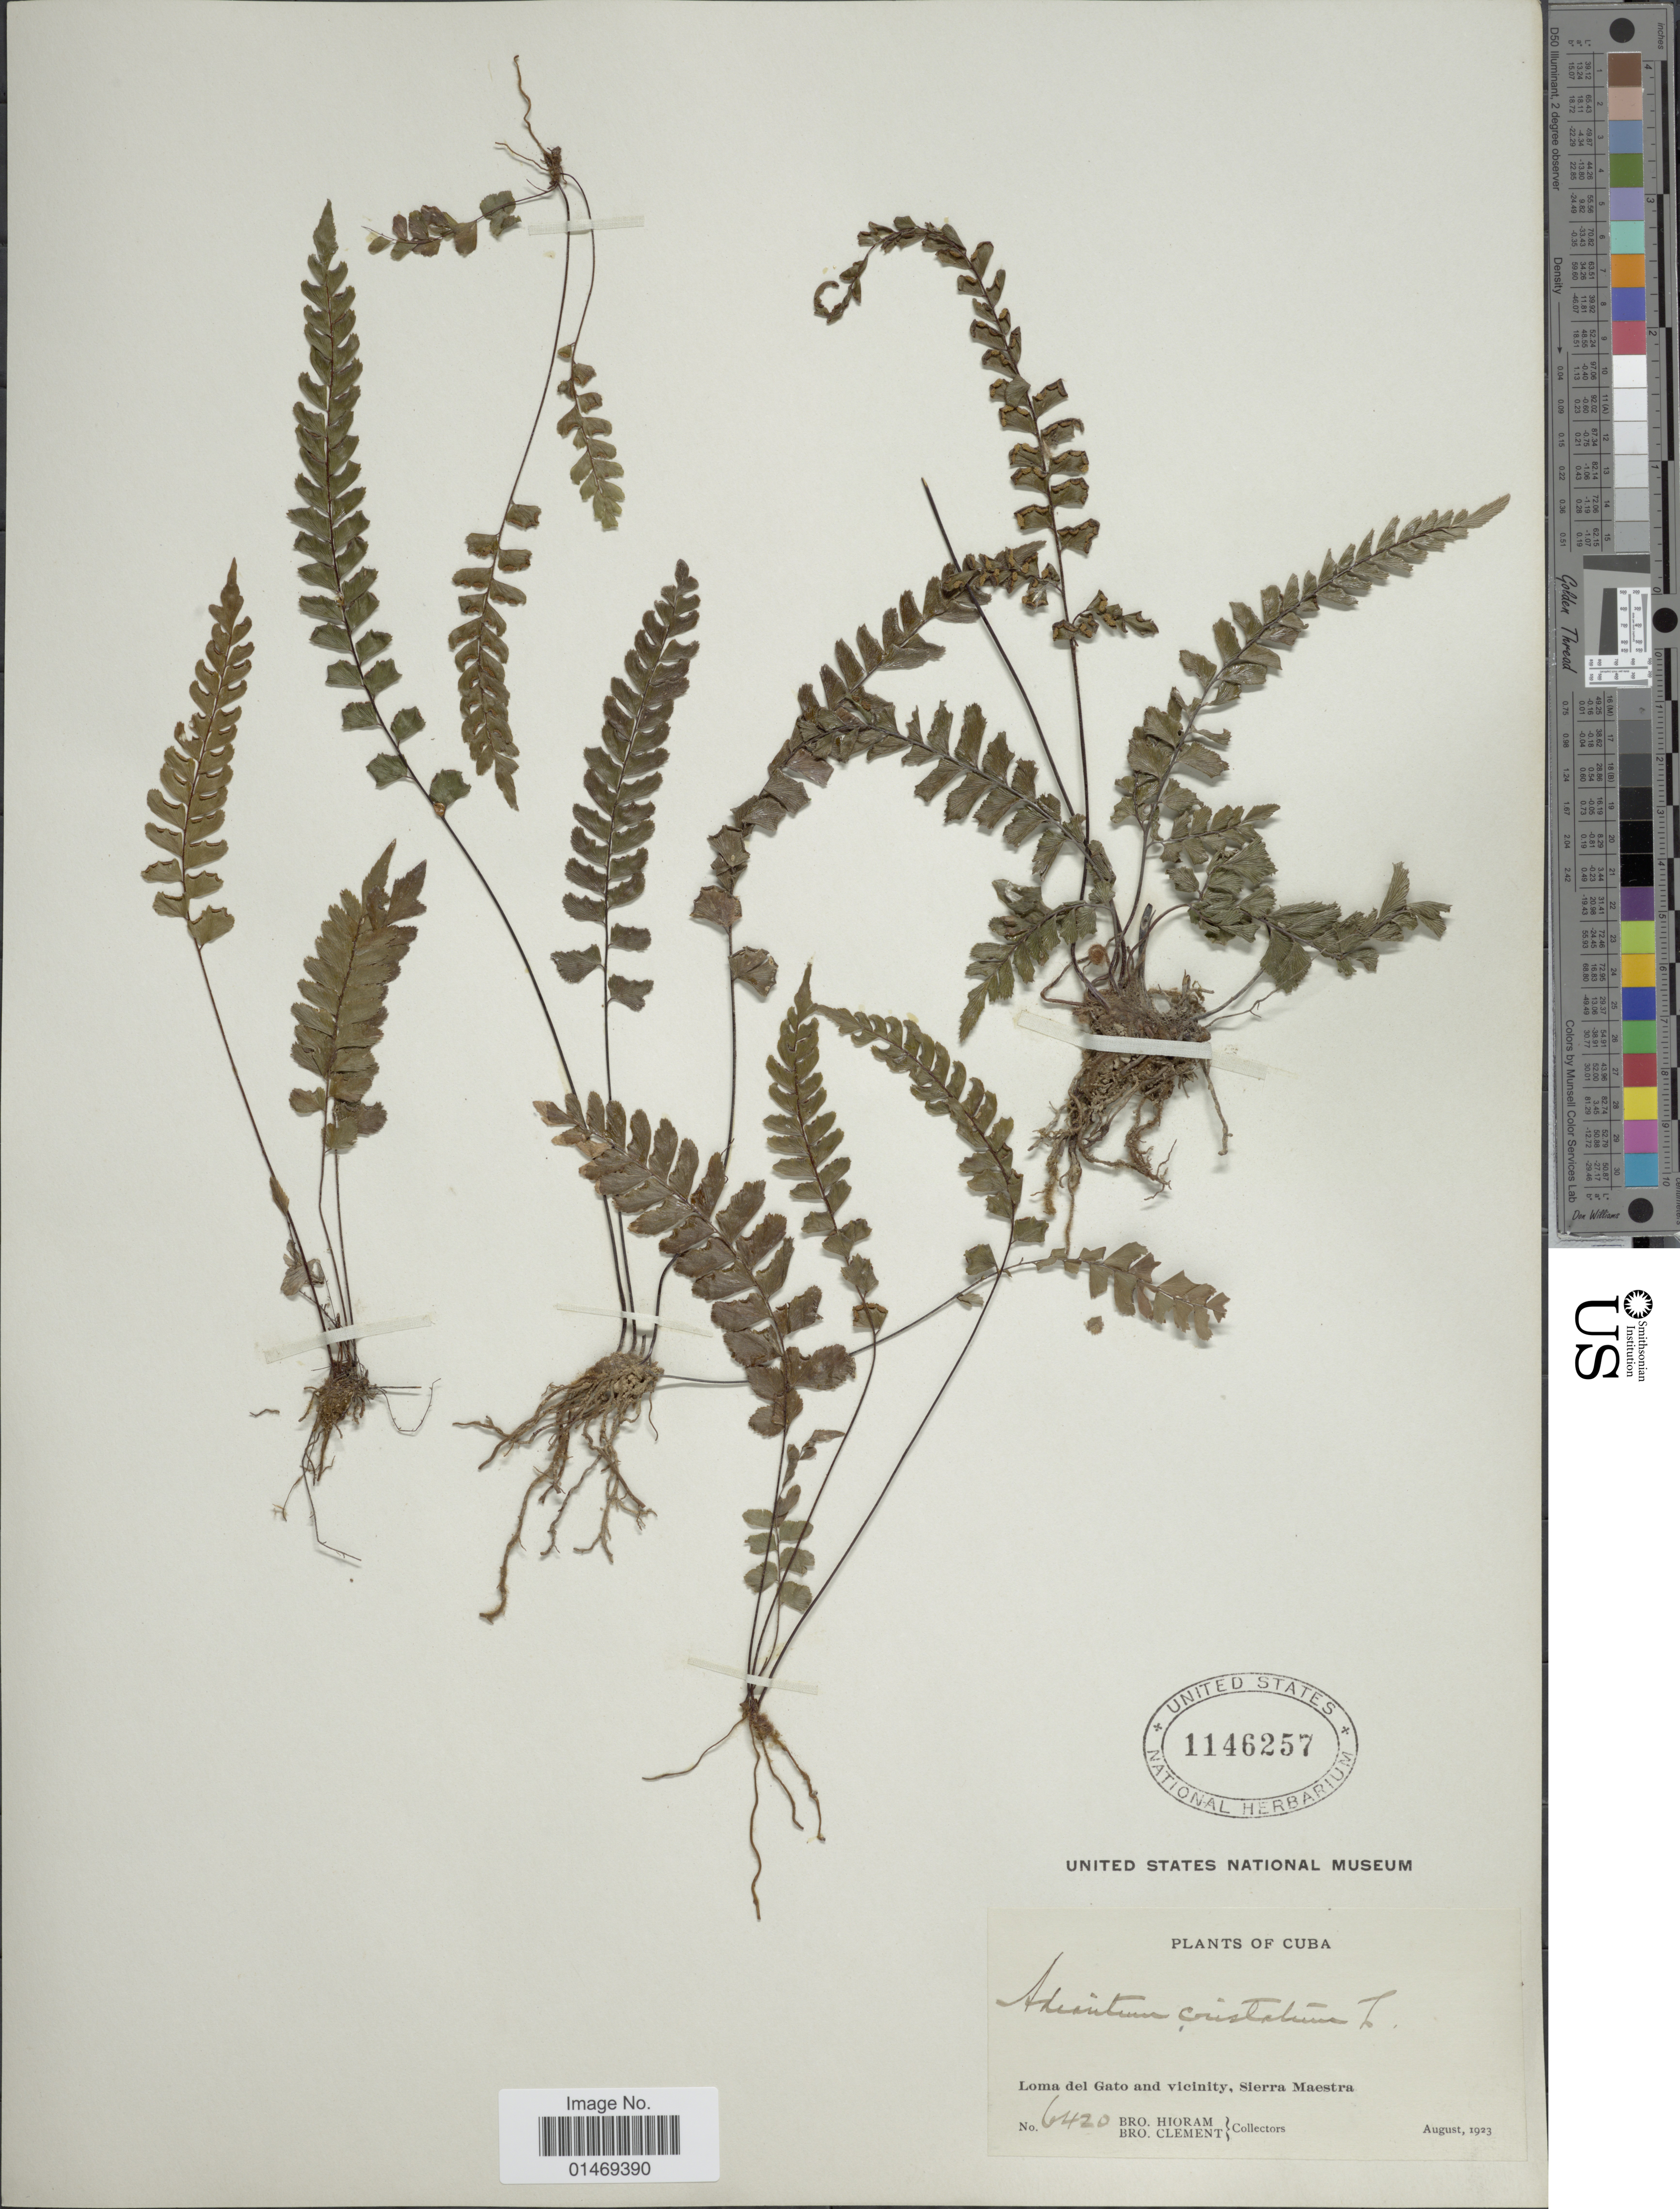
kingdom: Plantae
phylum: Tracheophyta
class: Polypodiopsida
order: Polypodiales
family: Pteridaceae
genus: Adiantum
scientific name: Adiantum pyramidale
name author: (L.) Willd.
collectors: Bro. Hioram & B. Clement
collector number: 6420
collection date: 1923-08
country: Cuba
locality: Loma del Gato and vicinity, Sierra Maestra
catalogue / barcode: US 1146257